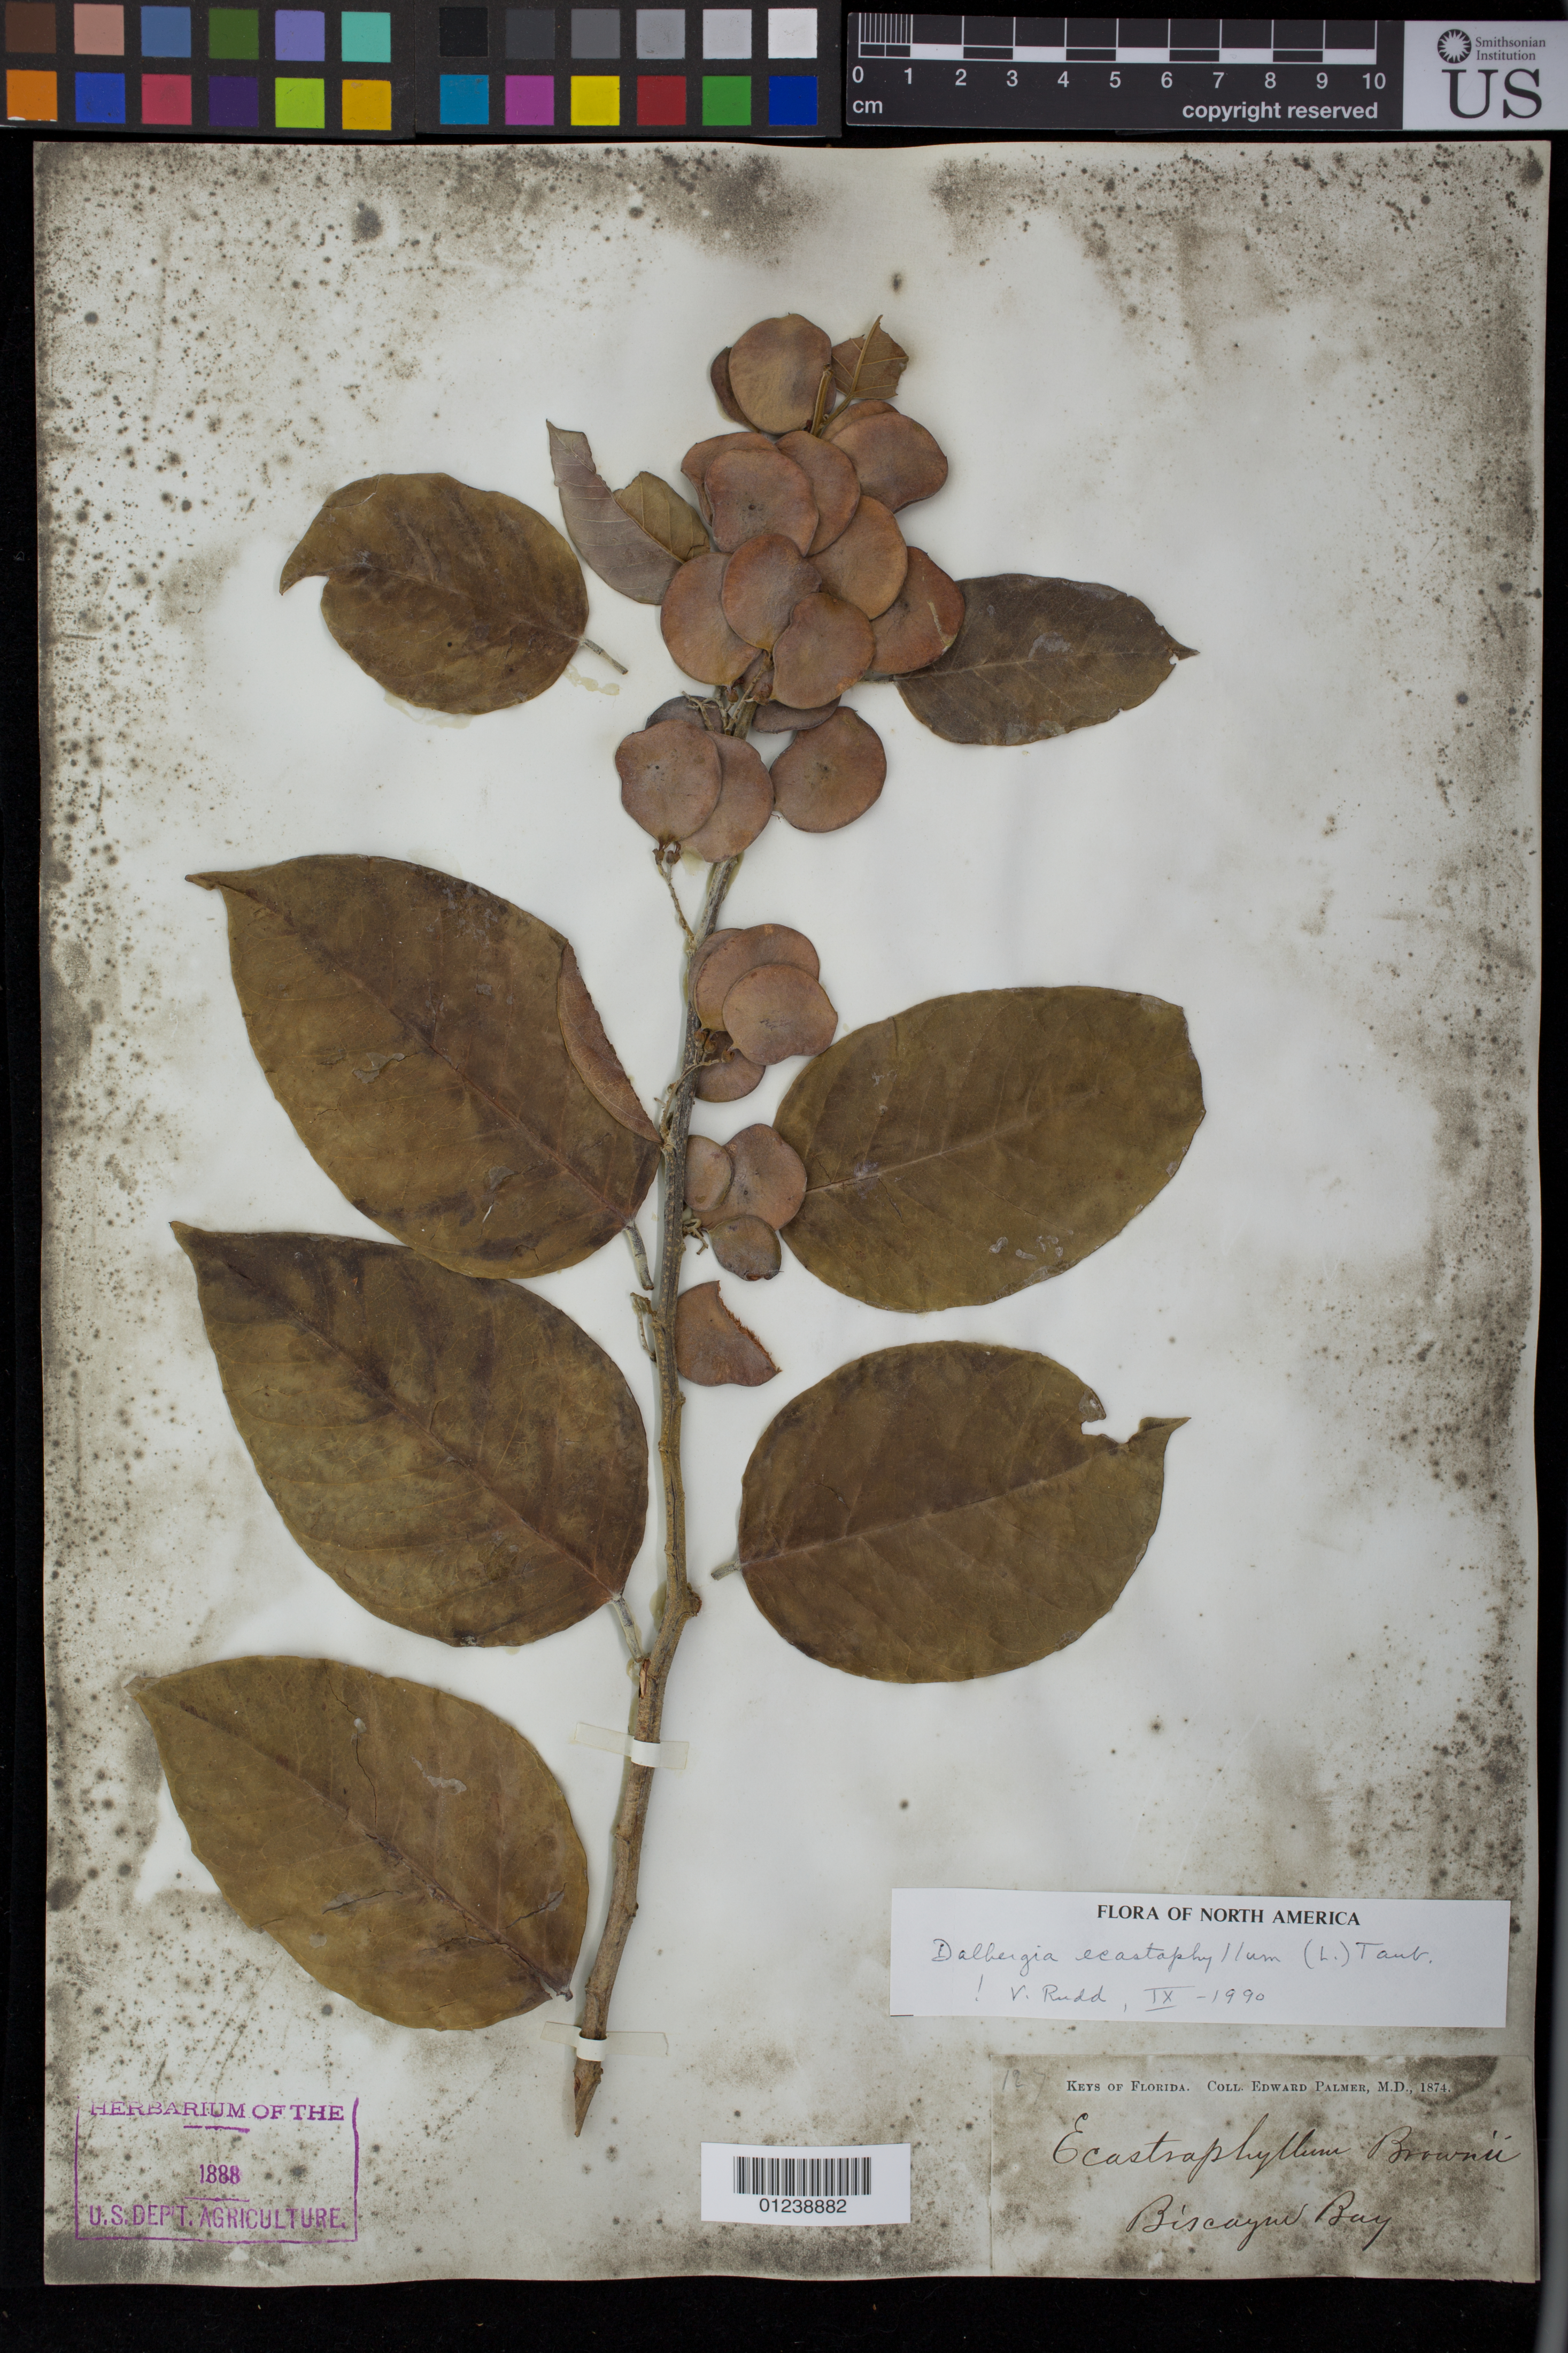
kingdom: Plantae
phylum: Tracheophyta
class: Magnoliopsida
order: Fabales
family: Fabaceae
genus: Dalbergia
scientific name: Dalbergia ecastaphyllum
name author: (L.) Taub.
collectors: E. Palmer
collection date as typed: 1874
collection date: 1874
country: United States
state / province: Florida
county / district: Miami-Dade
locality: Biscayne Bay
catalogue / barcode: US 1888